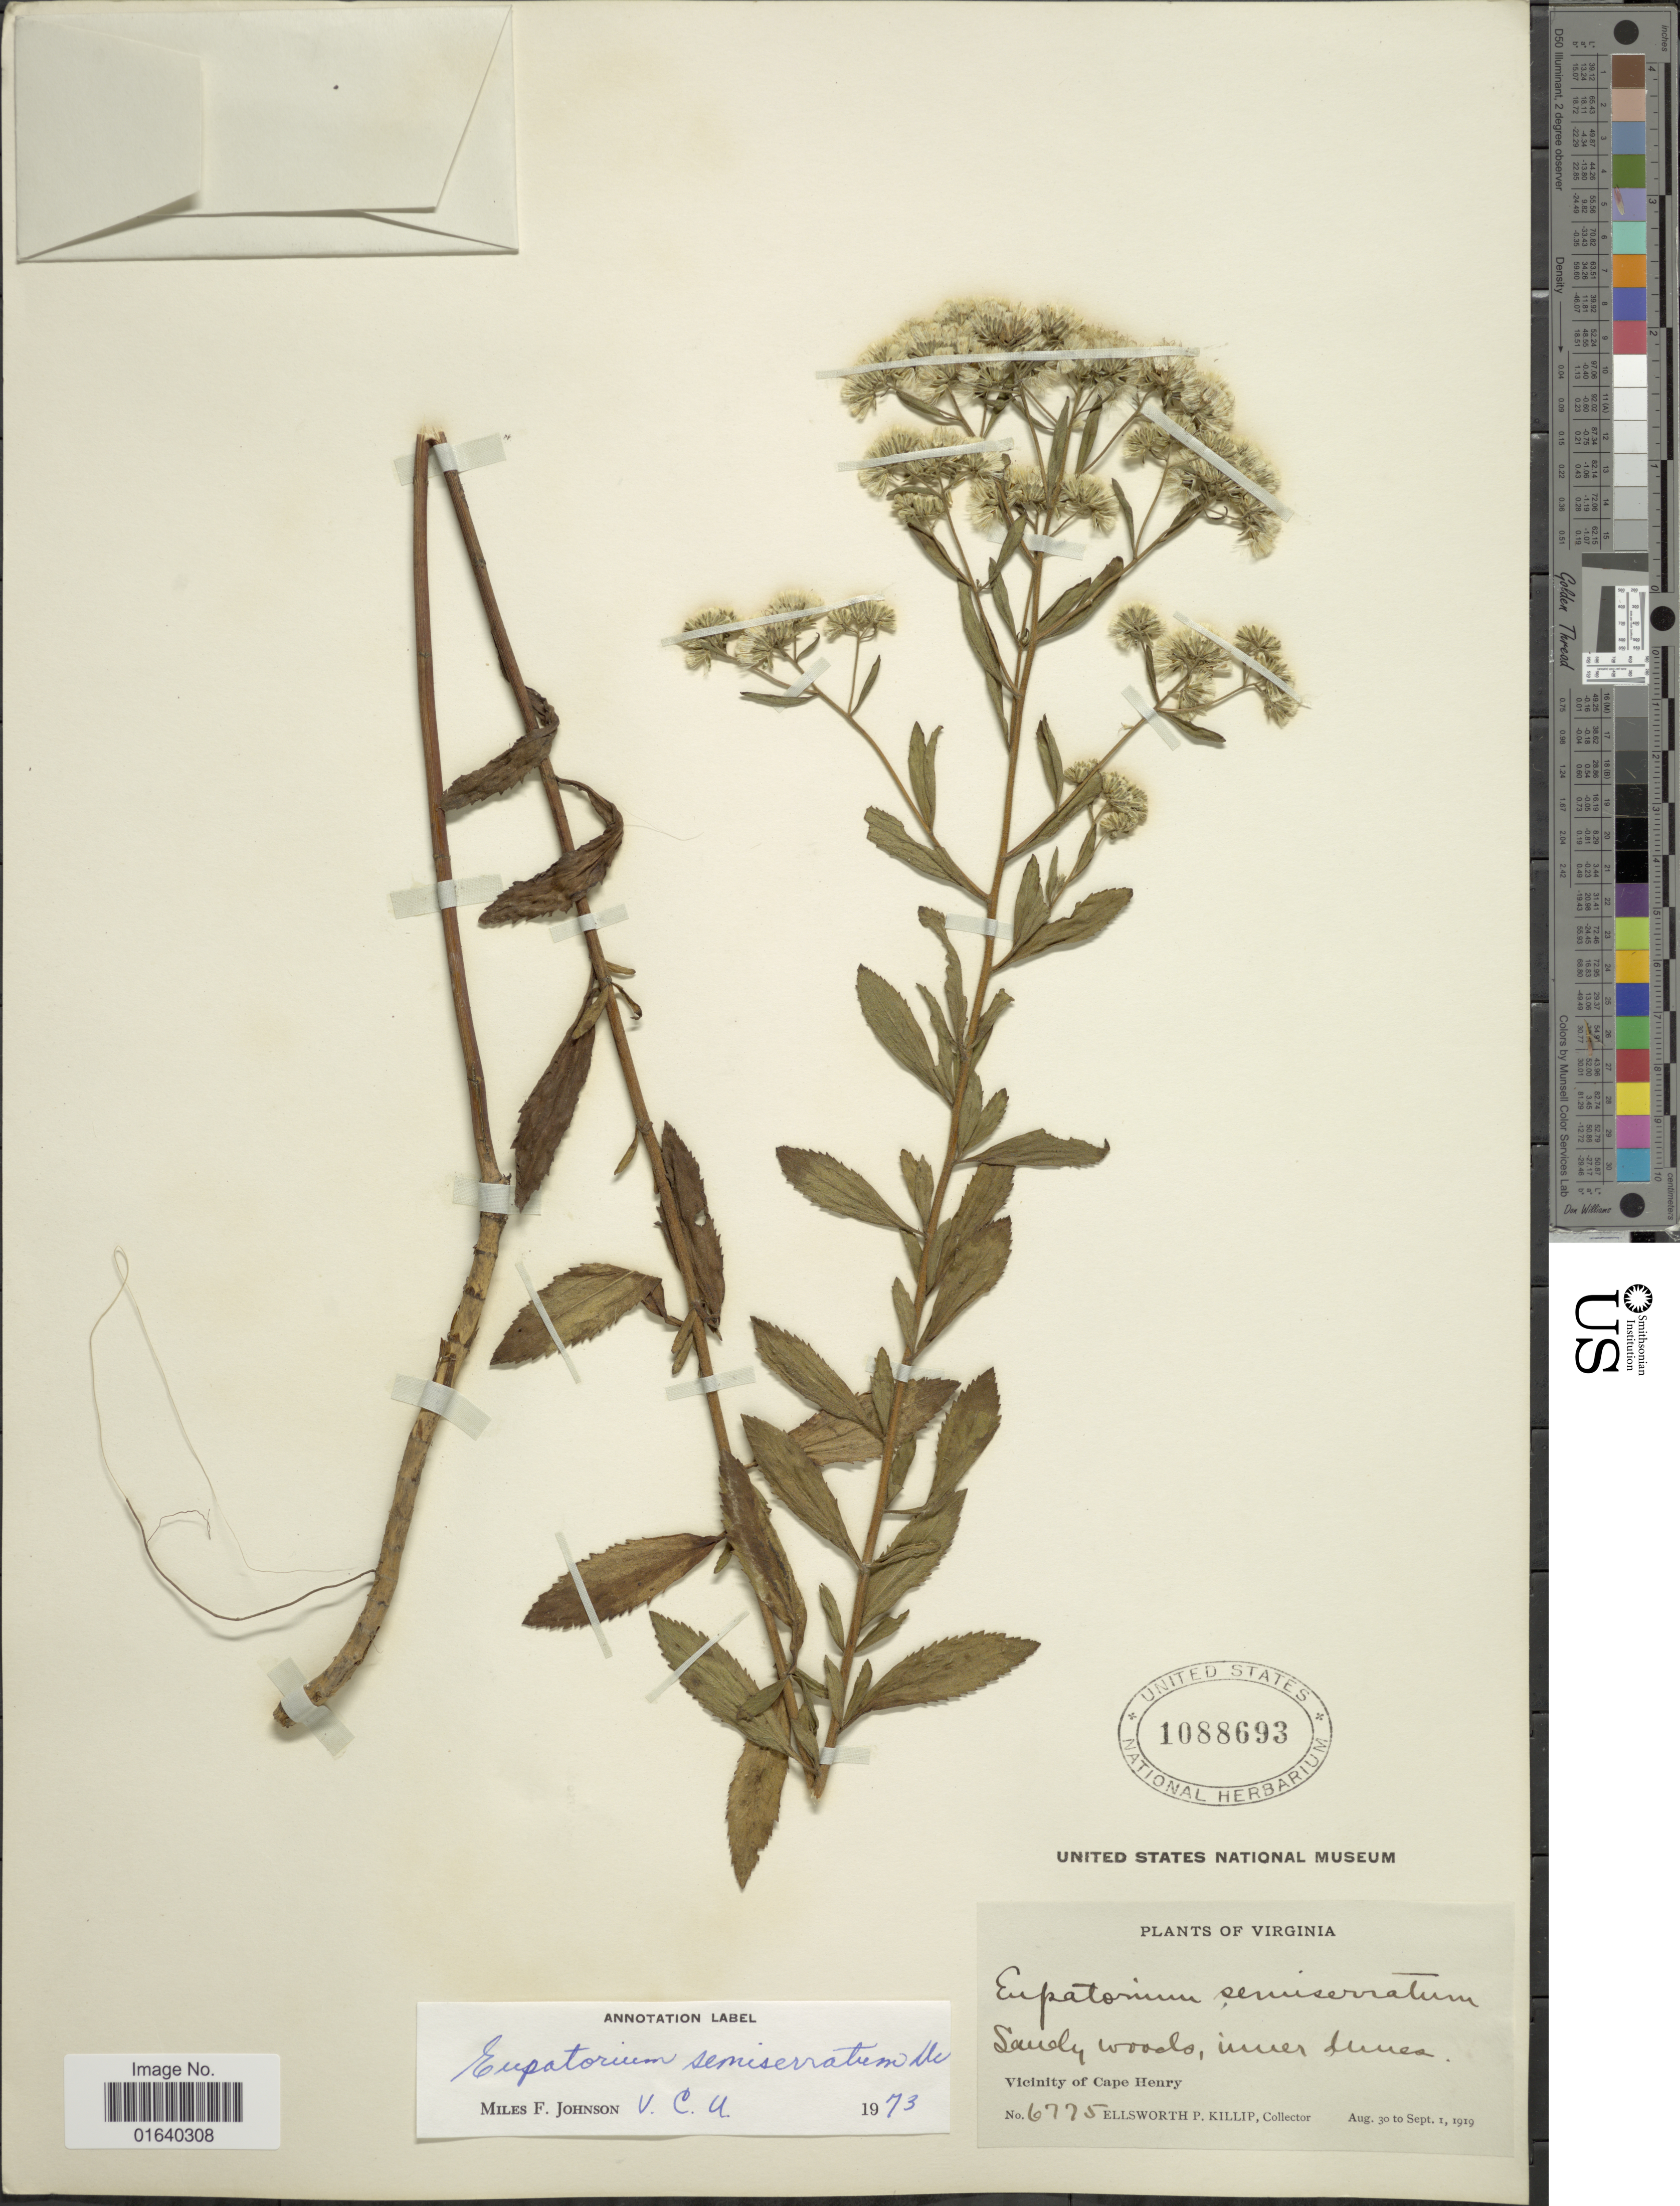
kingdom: Plantae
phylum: Tracheophyta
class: Magnoliopsida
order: Asterales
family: Asteraceae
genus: Eupatorium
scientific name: Eupatorium semiserratum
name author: DC.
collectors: E. P. Killip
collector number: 6775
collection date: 1919-08-30/1919-09-01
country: United States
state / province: Virginia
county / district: City of Virginia Beach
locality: Sandy woods, inner dunes, Vicinity of Cape Henry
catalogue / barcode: US 1088693